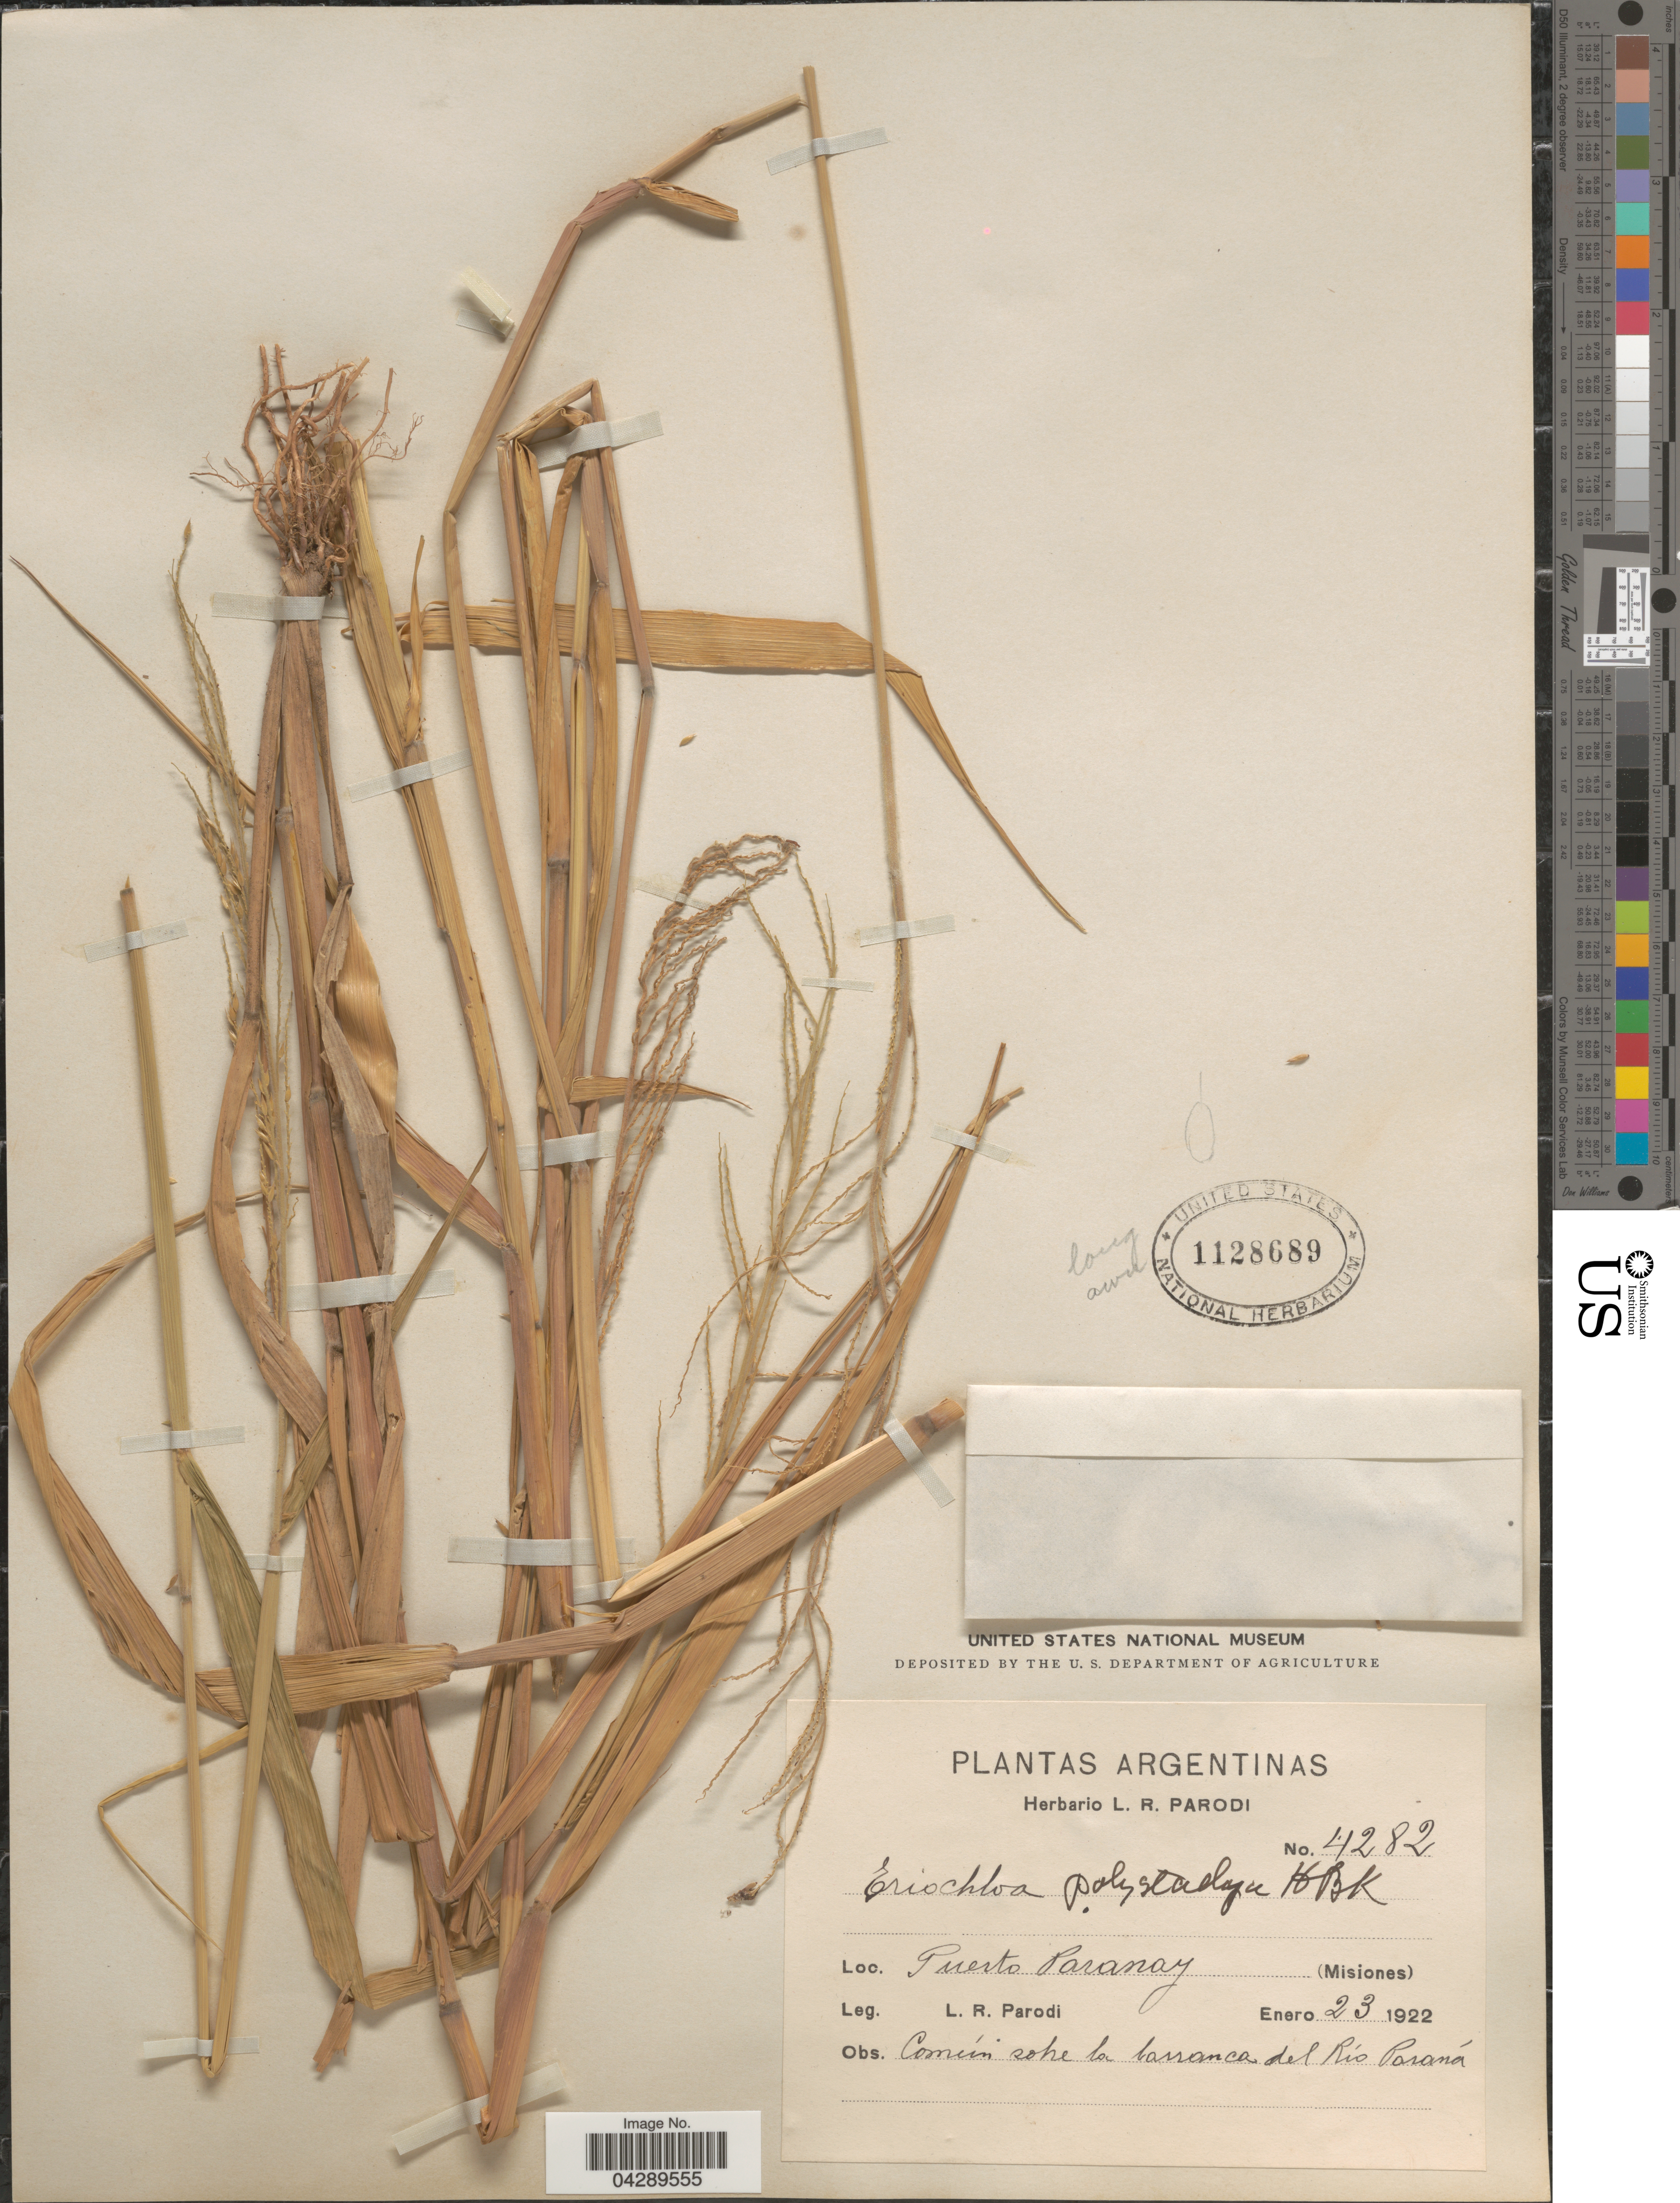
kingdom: Plantae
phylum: Tracheophyta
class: Liliopsida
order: Poales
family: Poaceae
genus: Eriochloa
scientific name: Eriochloa punctata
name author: (L.) Desv. ex Ham.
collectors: L. R. Parodi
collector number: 4282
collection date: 1922-01-23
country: Argentina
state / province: Misiones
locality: Puerto Paranay. Común sobre la barranca del Río Paraná.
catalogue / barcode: US 1128689